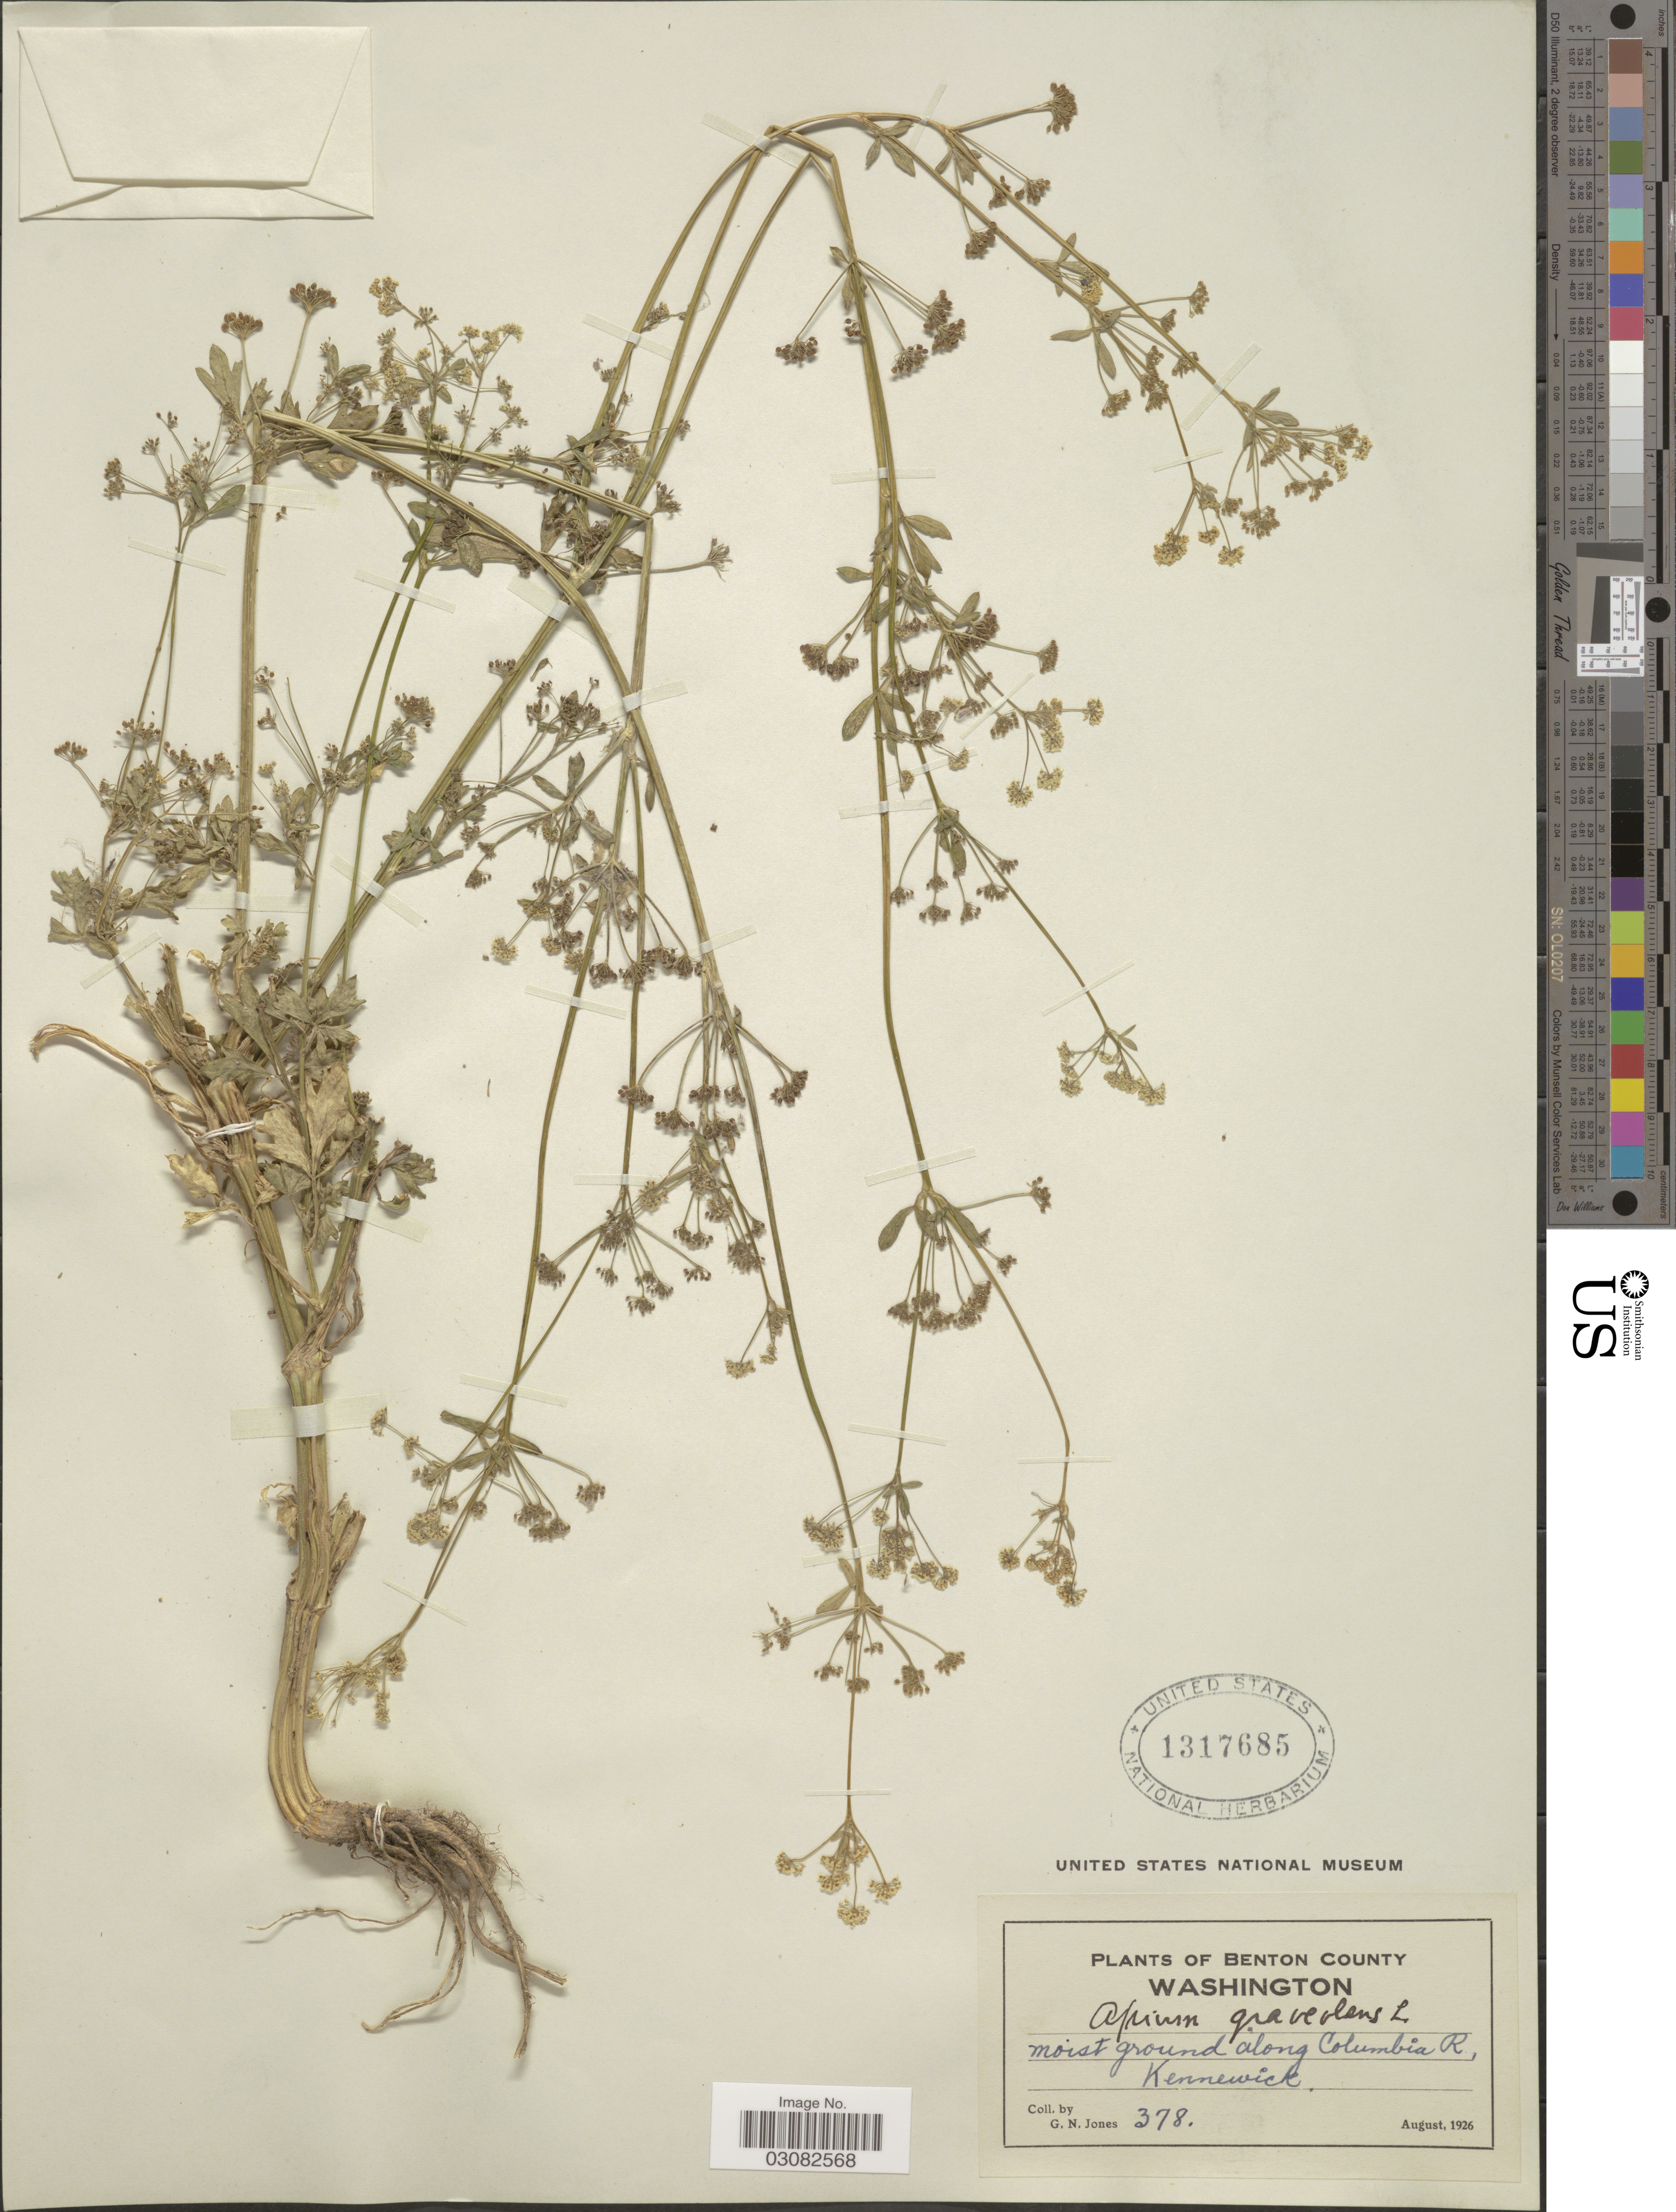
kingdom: Plantae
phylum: Tracheophyta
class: Magnoliopsida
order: Apiales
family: Apiaceae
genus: Apium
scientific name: Apium graveolens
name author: L.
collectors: G. N. Jones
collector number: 378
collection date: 1926-08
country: United States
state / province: Washington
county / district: Benton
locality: Benton County. Along Columbia R, Kennewick.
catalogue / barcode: US 1317685